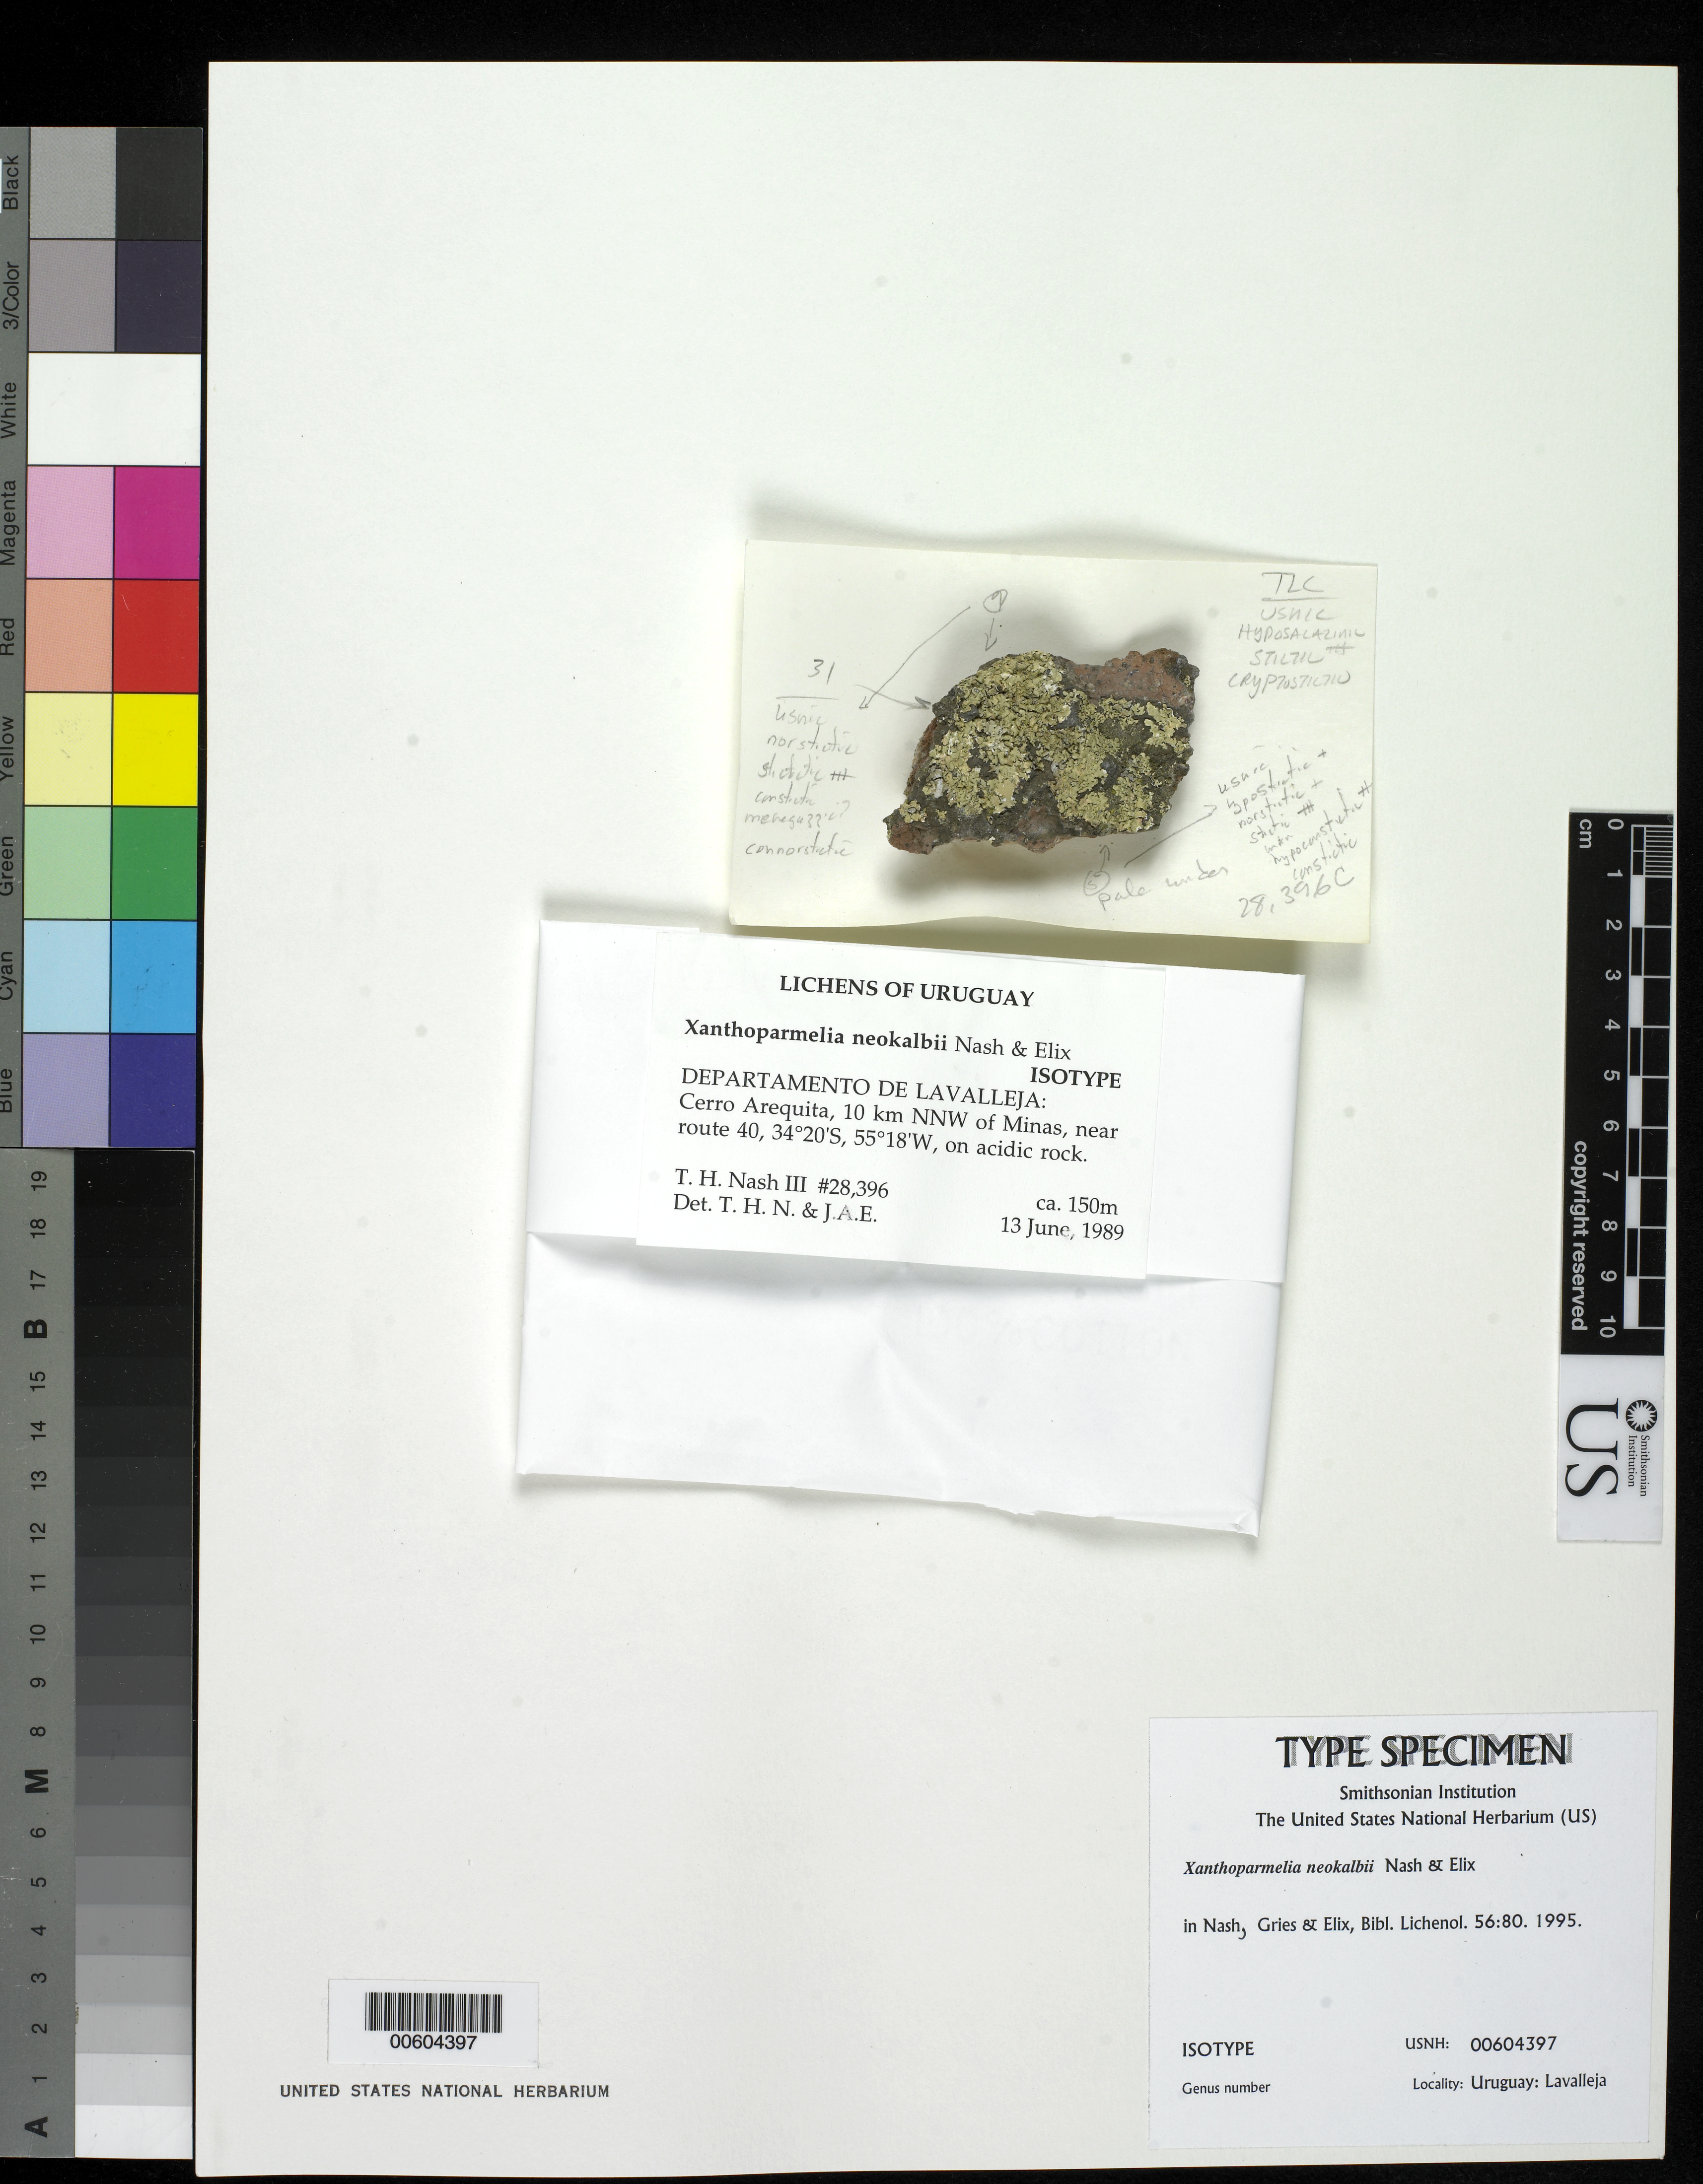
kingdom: Fungi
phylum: Ascomycota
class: Lecanoromycetes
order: Lecanorales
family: Parmeliaceae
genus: Xanthoparmelia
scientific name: Xanthoparmelia neokalbii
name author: T.H. Nash & Elix in T.H. Nash et al.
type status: Isotype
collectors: T. H. Nash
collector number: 28396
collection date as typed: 13 Jun 1989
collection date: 1989-06-13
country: Uruguay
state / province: Lavalleja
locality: Cerro Arequita, 10 km NNW of Minas, near Route 40.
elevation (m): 150